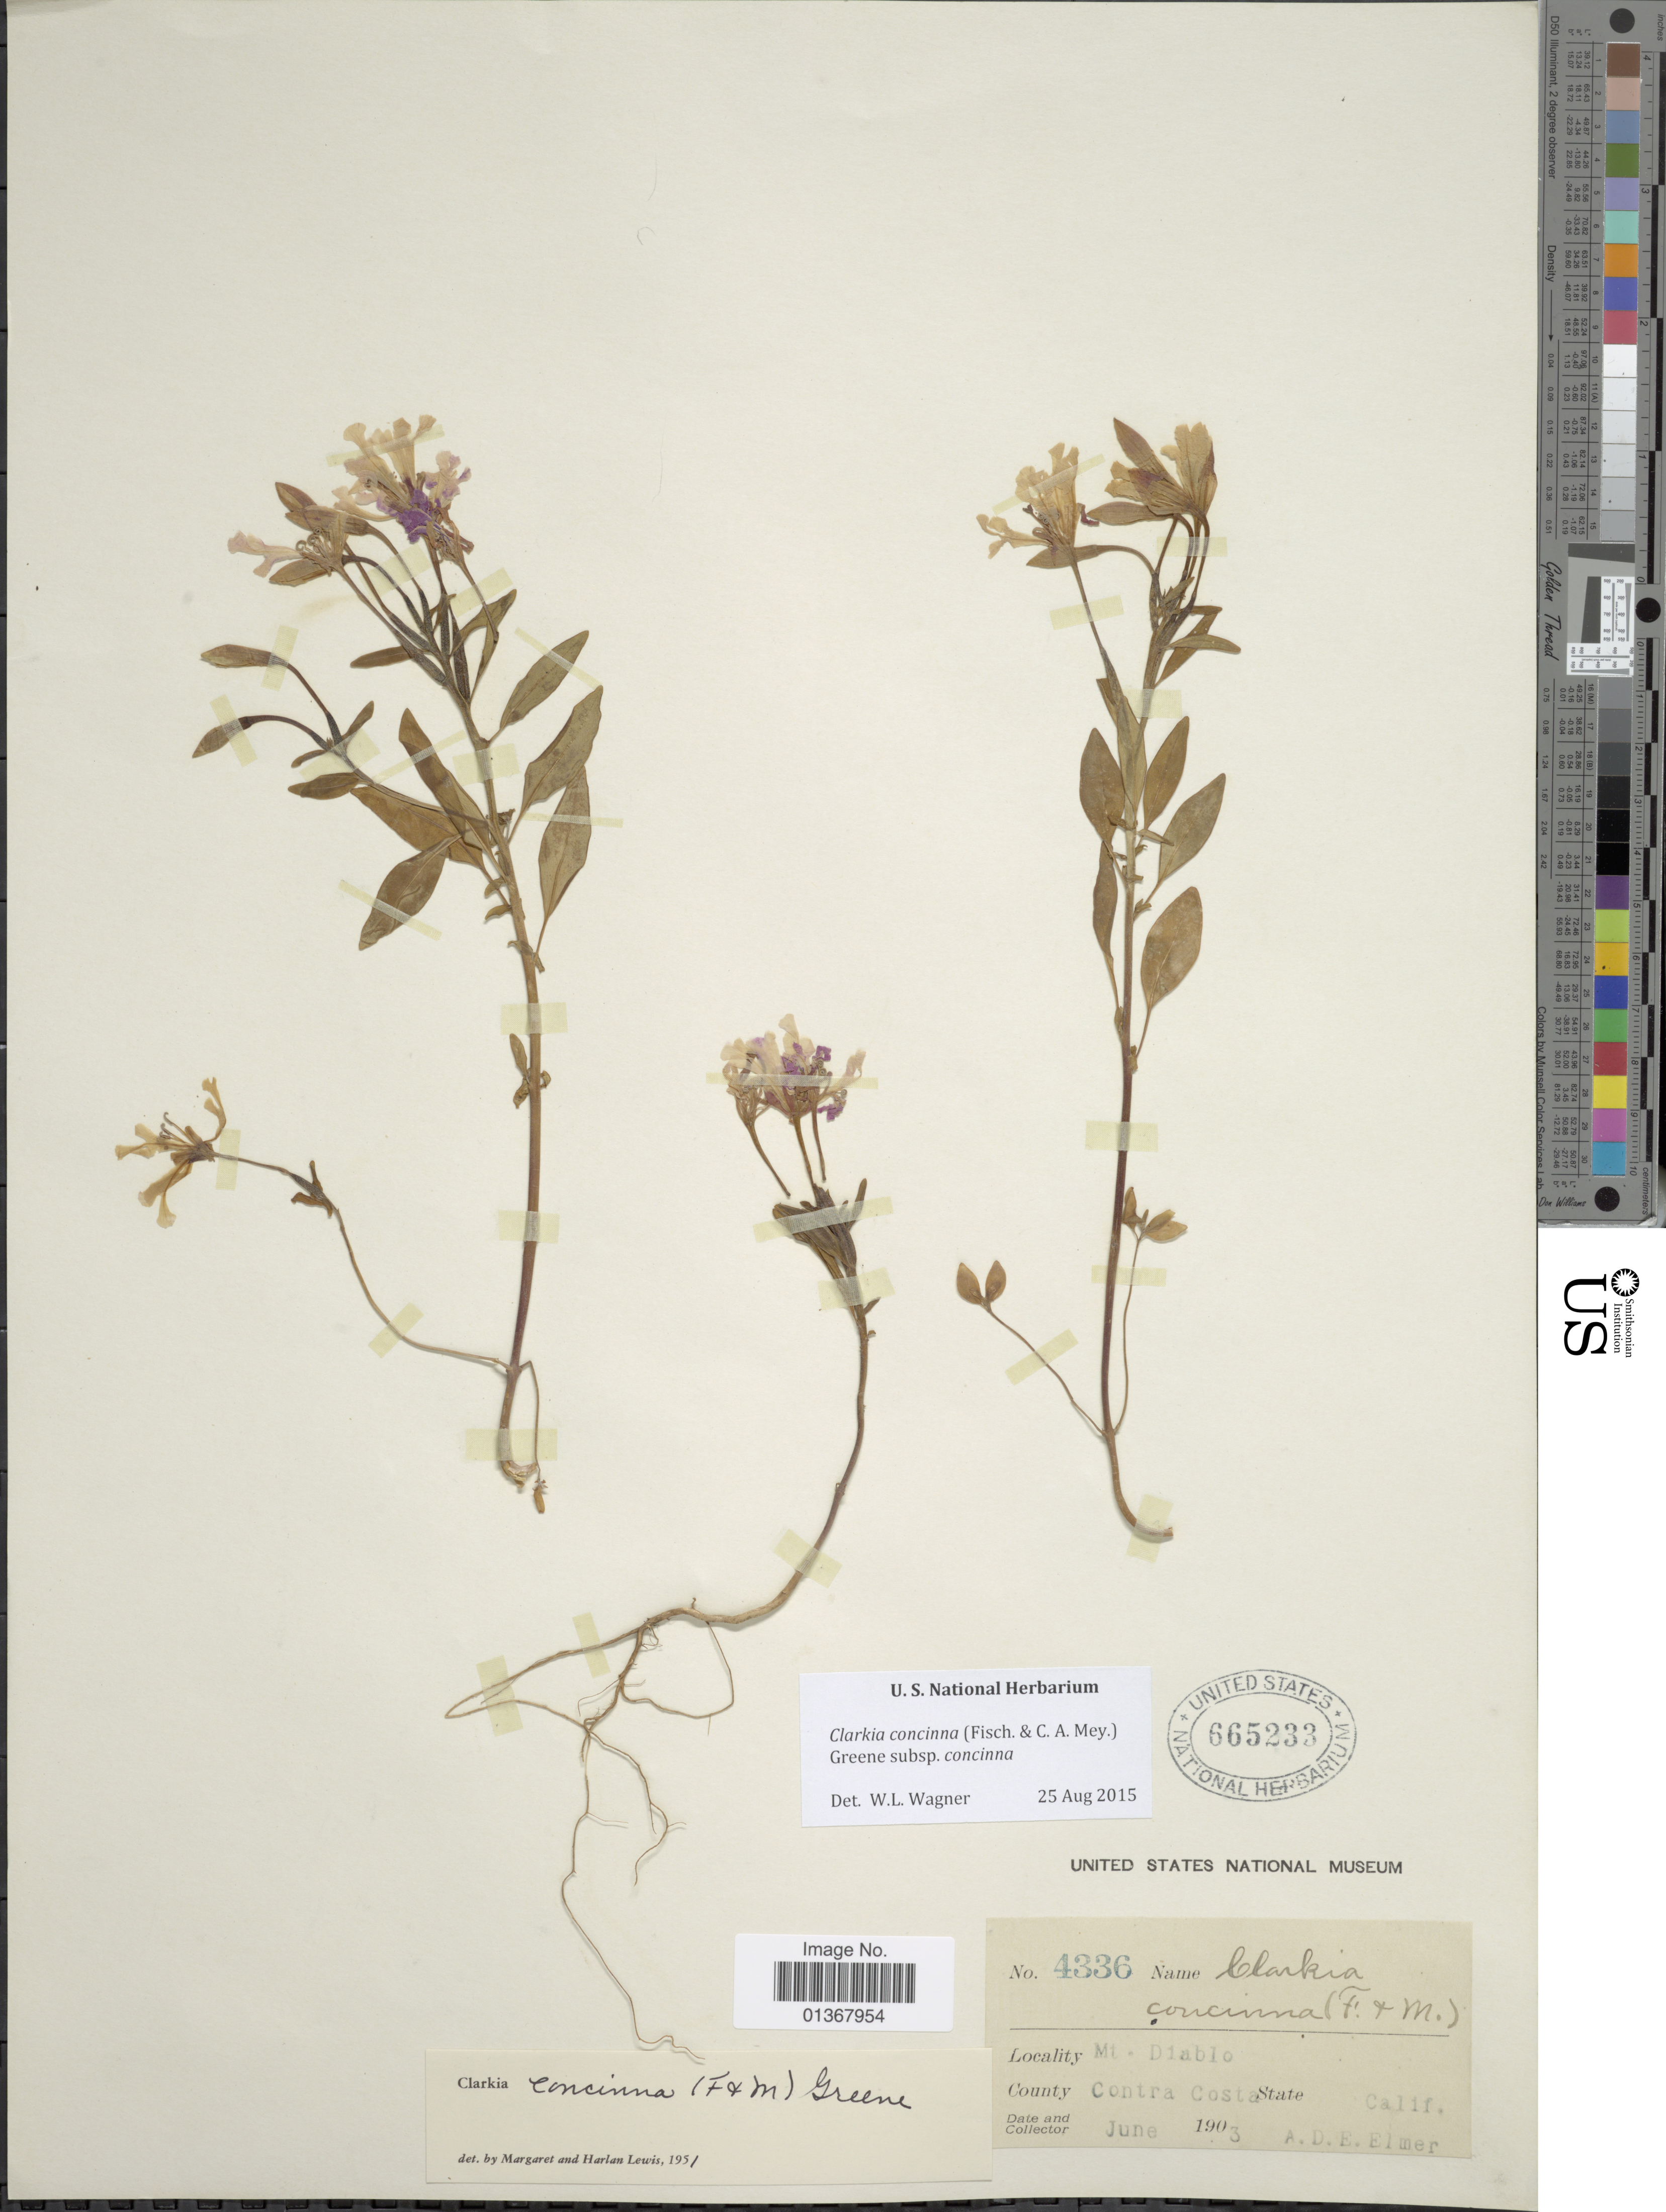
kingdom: Plantae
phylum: Tracheophyta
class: Magnoliopsida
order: Myrtales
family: Onagraceae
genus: Clarkia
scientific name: Clarkia concinna subsp. concinna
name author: (Fisch. & C.A. Mey.) Greene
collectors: A. D. E. Elmer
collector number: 4336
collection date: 1903-06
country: United States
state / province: California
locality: Mt. Diablo, Contra Costa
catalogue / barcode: US 665233